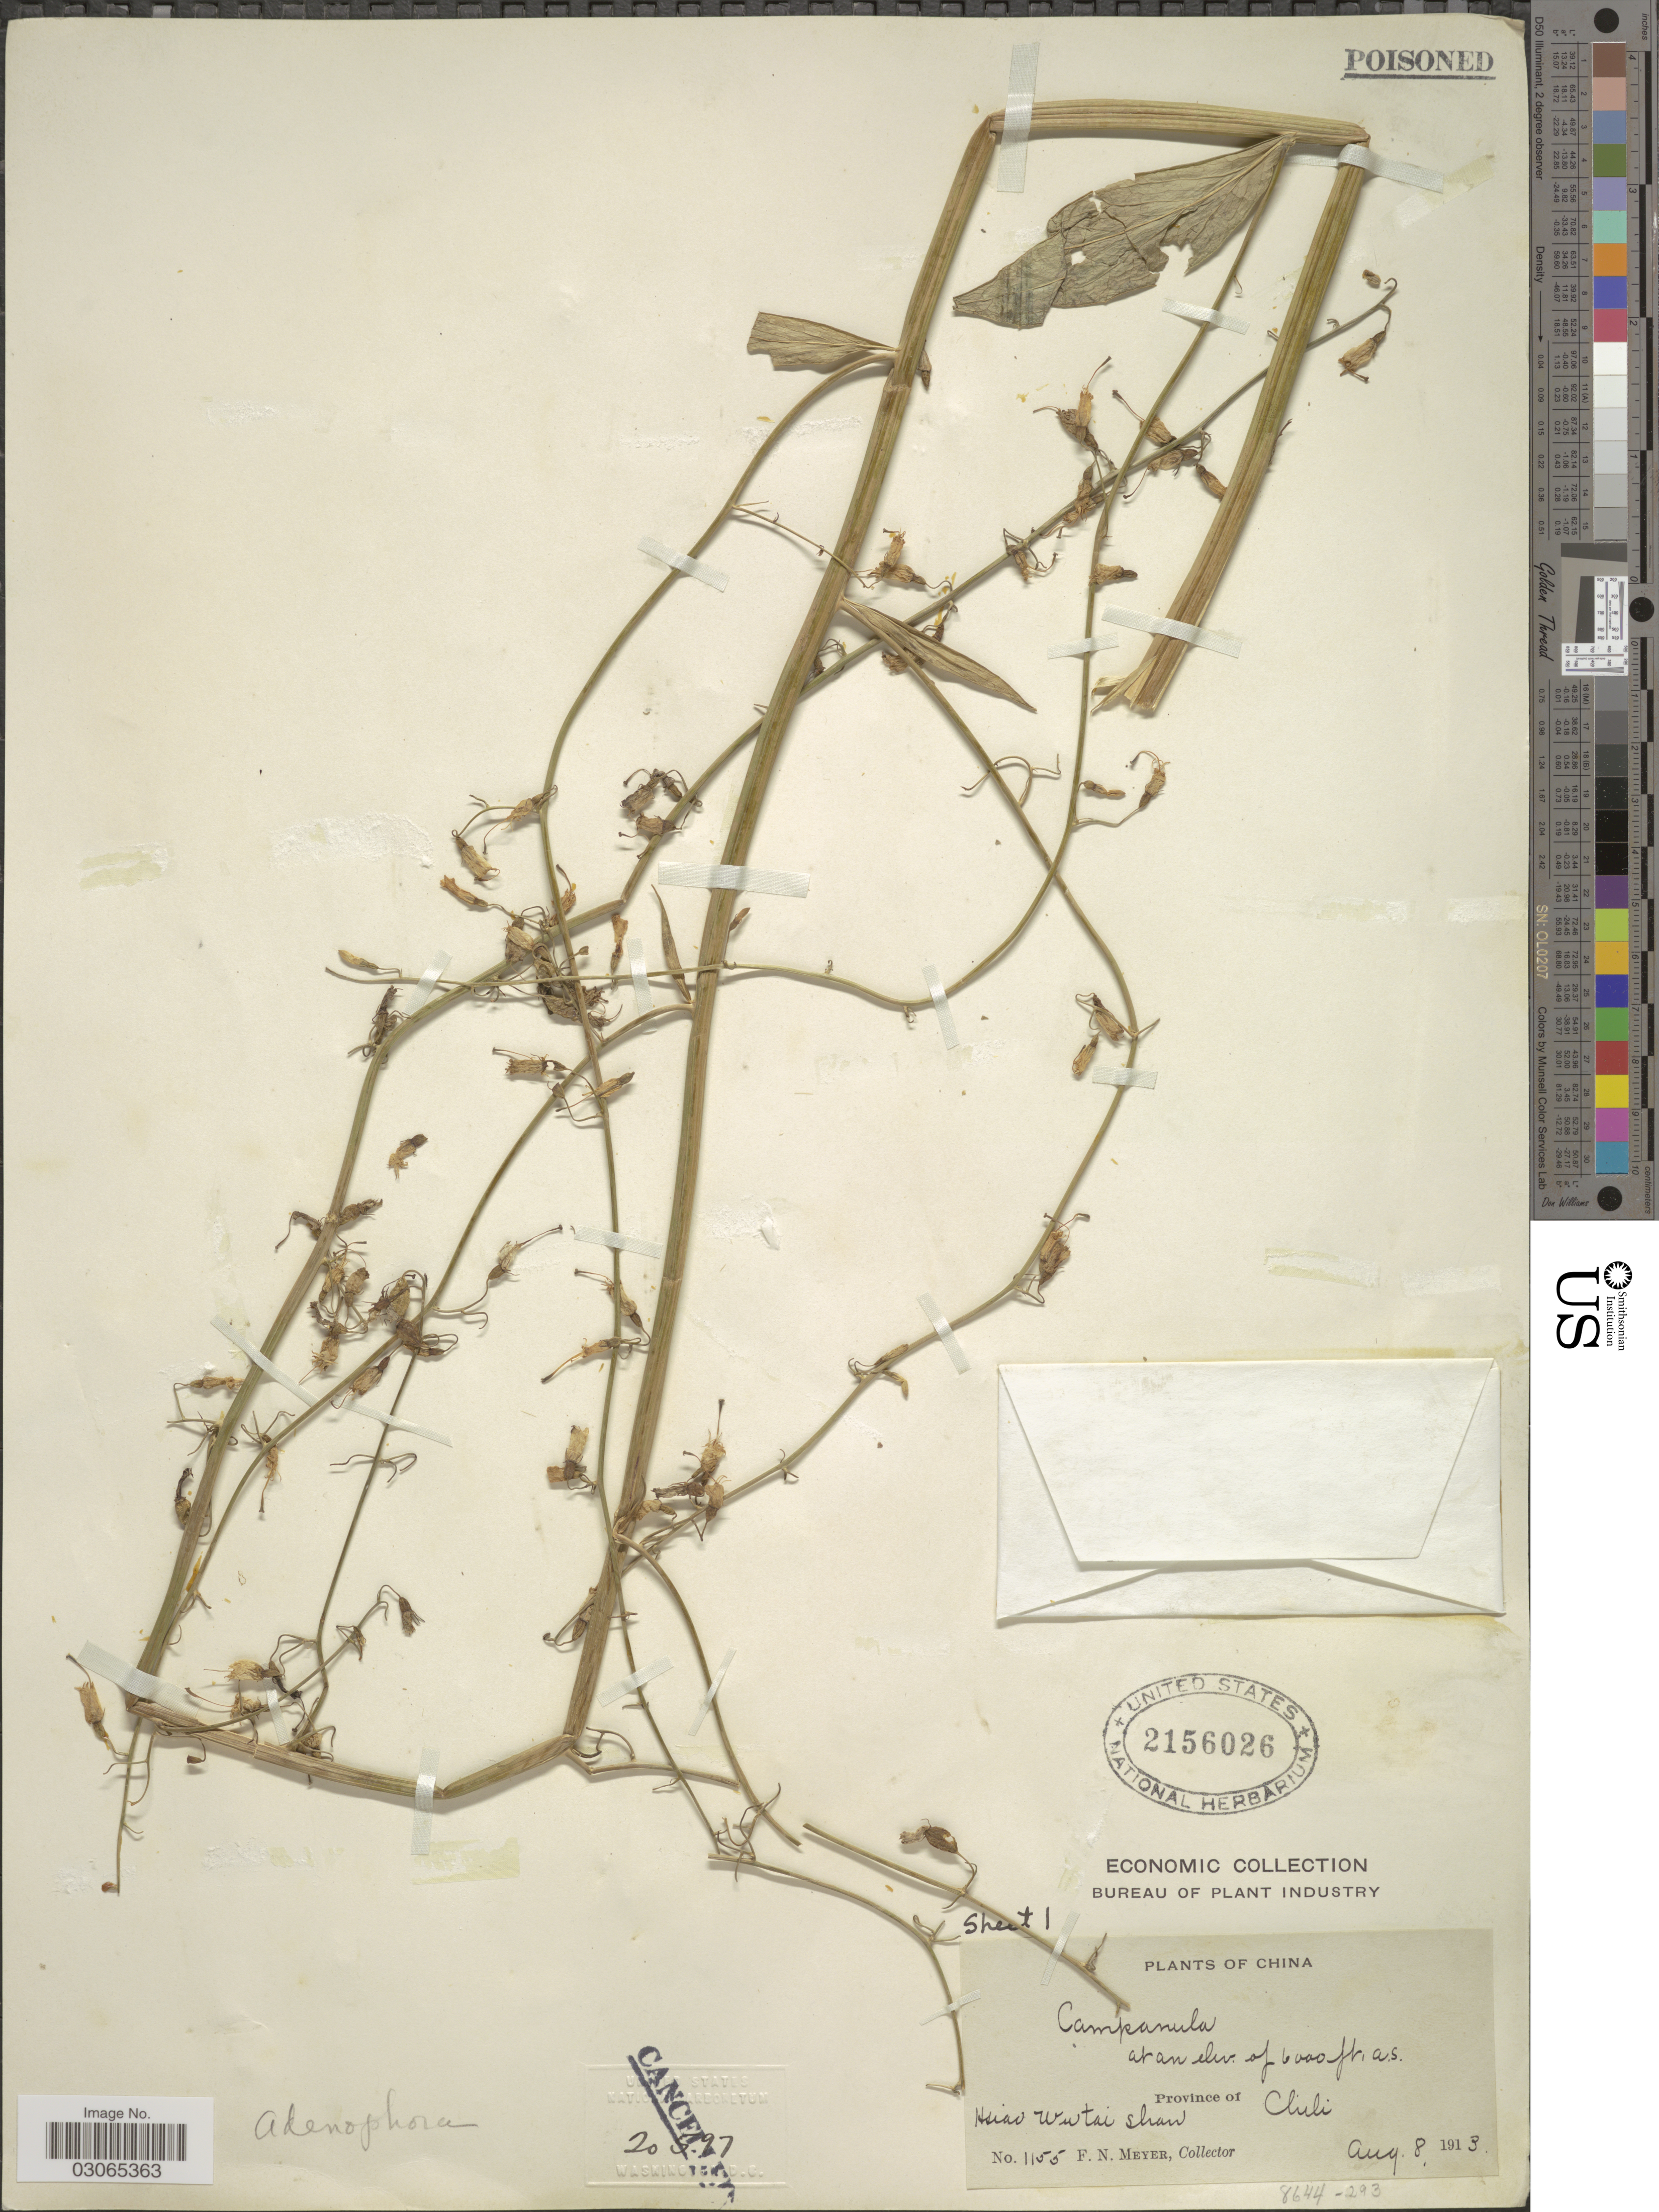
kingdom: Plantae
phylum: Tracheophyta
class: Magnoliopsida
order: Asterales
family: Campanulaceae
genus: Adenophora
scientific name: Adenophora sp.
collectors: F. N. Meyer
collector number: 1155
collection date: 1913-08-08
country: China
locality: Province of Chili. Hsiao Wutai Shan.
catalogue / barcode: US 2156026